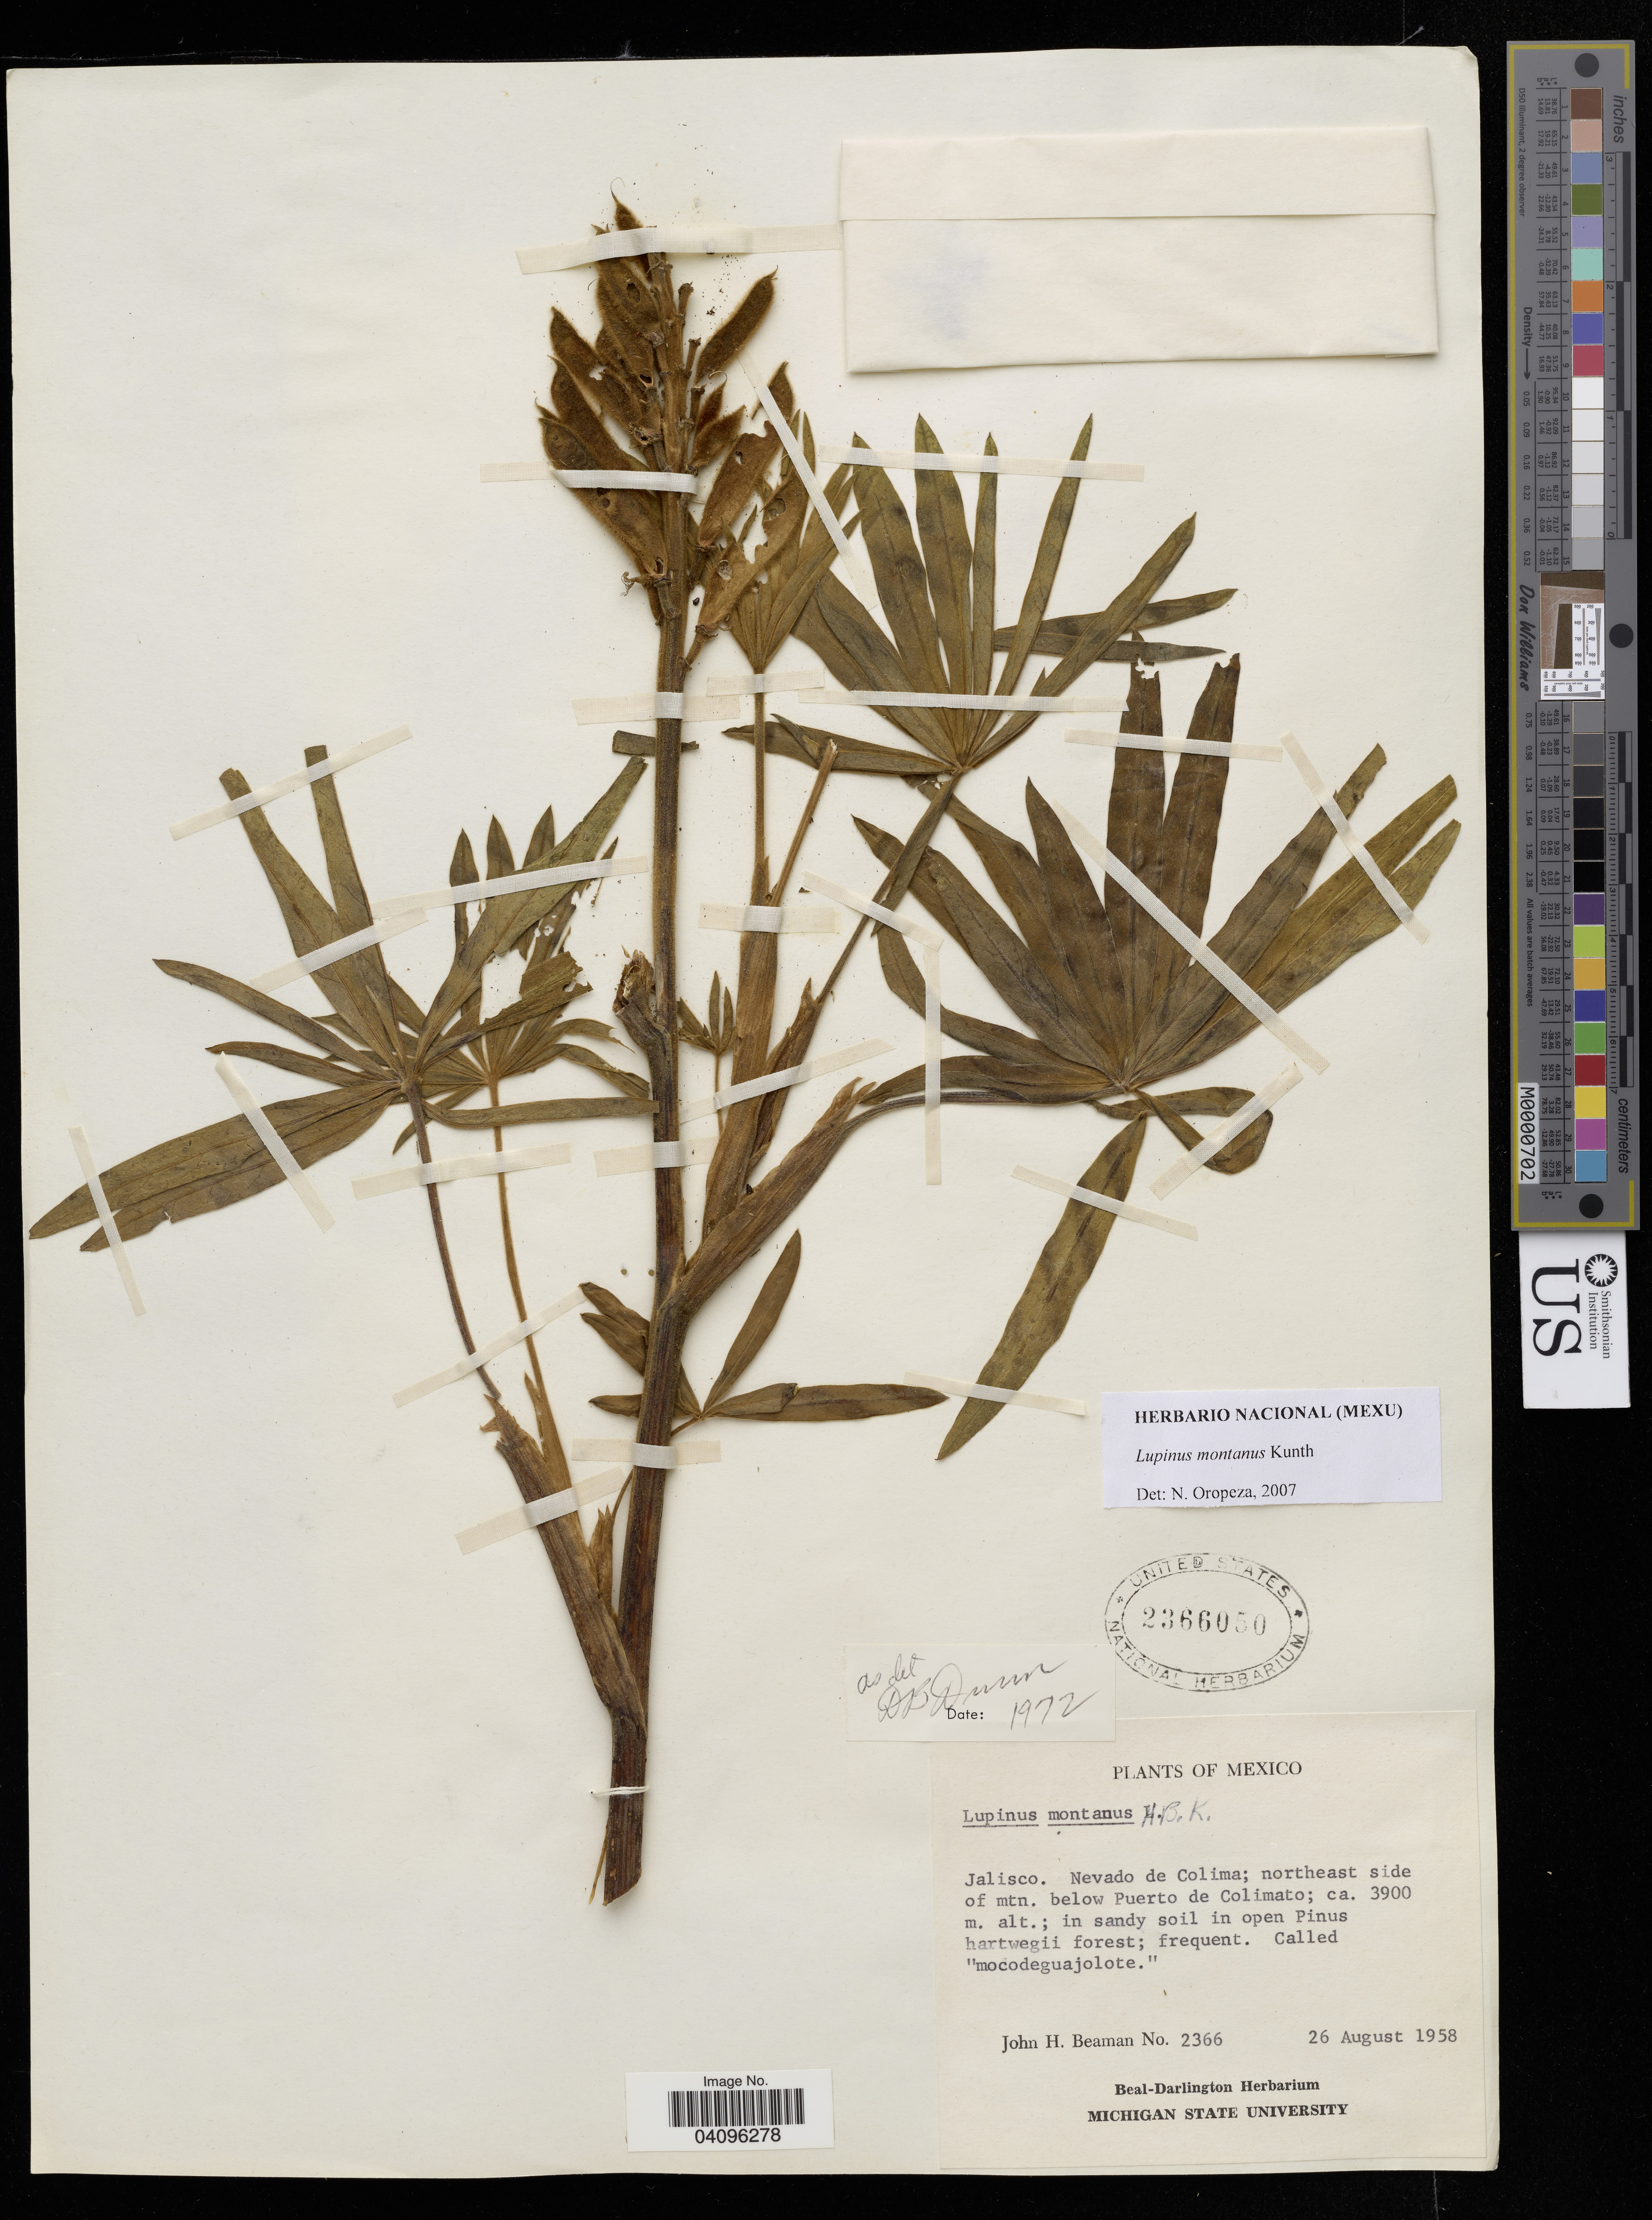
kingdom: Plantae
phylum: Tracheophyta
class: Magnoliopsida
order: Fabales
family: Fabaceae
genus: Lupinus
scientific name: Lupinus montanus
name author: Kunth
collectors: J. Beaman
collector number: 2366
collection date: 1958-08-29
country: Mexico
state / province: Jalisco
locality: Nevado de Colima; northeast side of mtn. below Puerto de Colimato.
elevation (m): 3900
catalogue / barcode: US 2366050